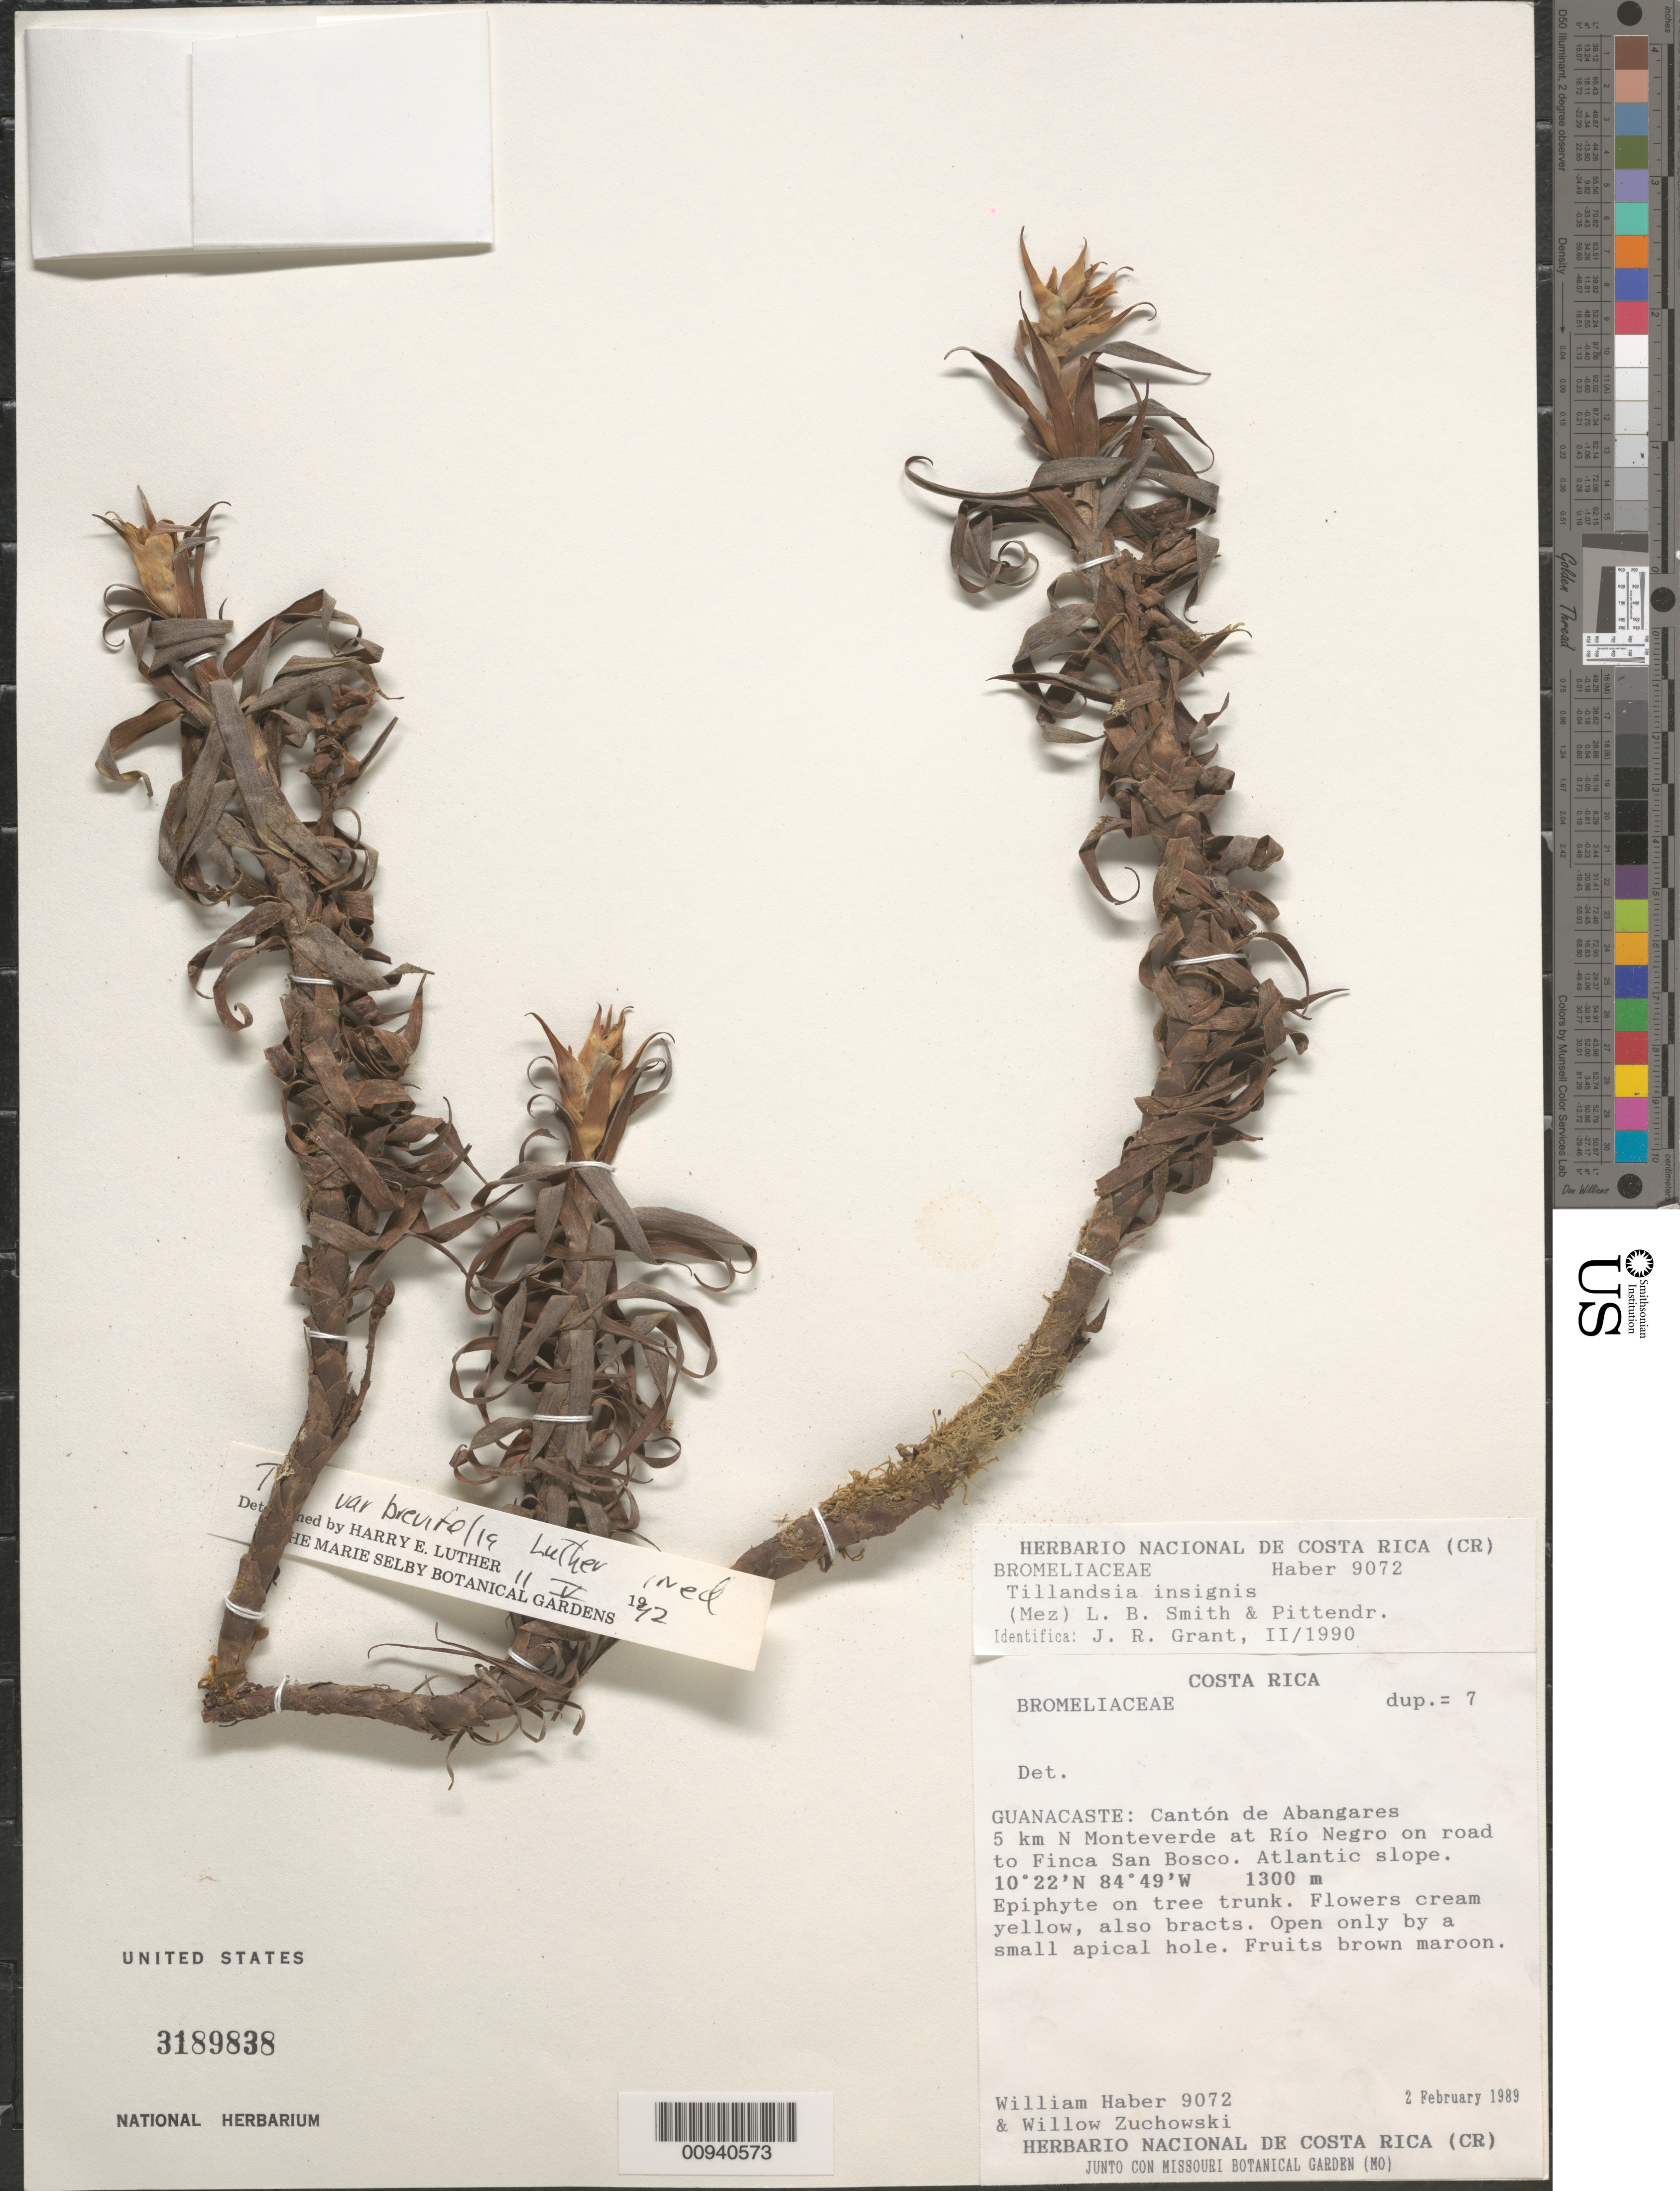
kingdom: Plantae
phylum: Tracheophyta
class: Liliopsida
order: Poales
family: Bromeliaceae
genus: Tillandsia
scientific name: Tillandsia insignis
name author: (Mez) L.B. Sm. & Pittendr.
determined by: Luther, Hans E.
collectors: W. A. Haber & W. Zuchowski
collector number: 9072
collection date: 1989-02-02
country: Costa Rica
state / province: Guanacaste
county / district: Abangares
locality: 5 km N Monteverde at Rio Negro on road to Finca San Bosco. Atlantic slope.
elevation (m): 1300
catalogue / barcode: US 3189838